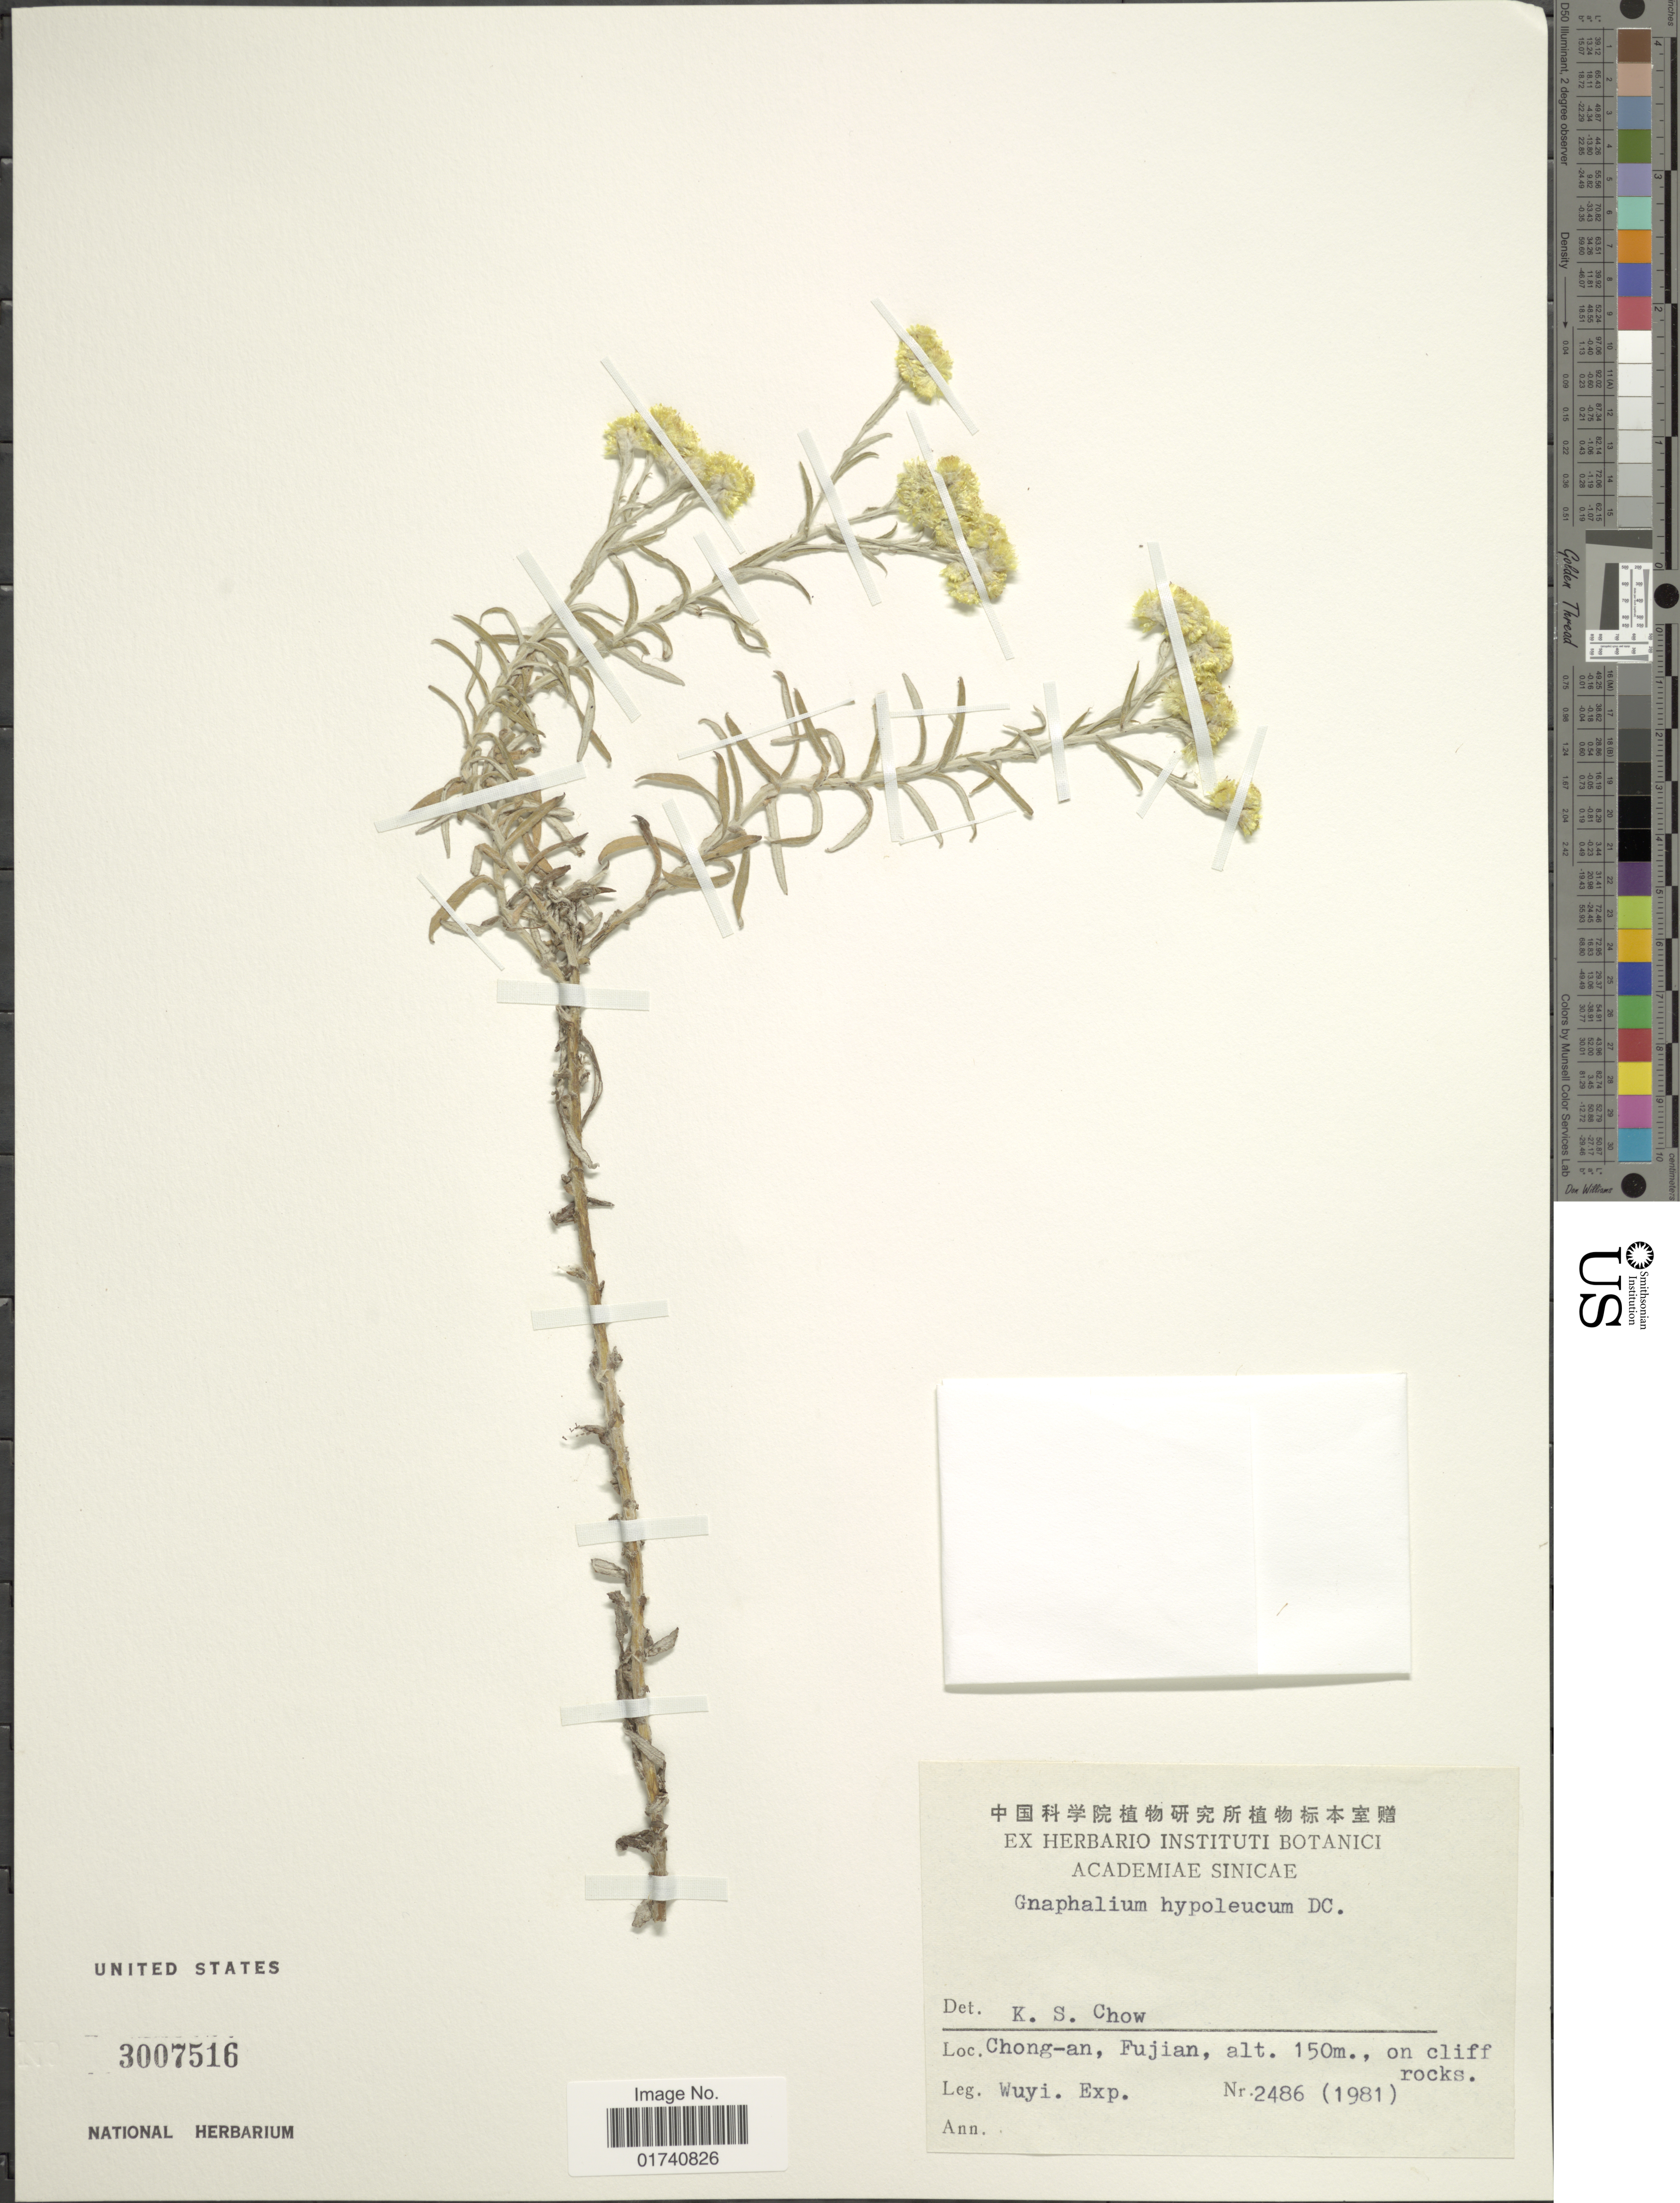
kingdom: Plantae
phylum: Tracheophyta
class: Magnoliopsida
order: Asterales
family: Asteraceae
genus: Pseudognaphalium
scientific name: Pseudognaphalium hypoleucum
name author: (DC.) Hilliard & B.L. Burtt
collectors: Wuyi. Exped.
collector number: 2486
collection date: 1981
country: China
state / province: Fujian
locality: Chong-an.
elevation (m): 150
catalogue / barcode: US 3007516